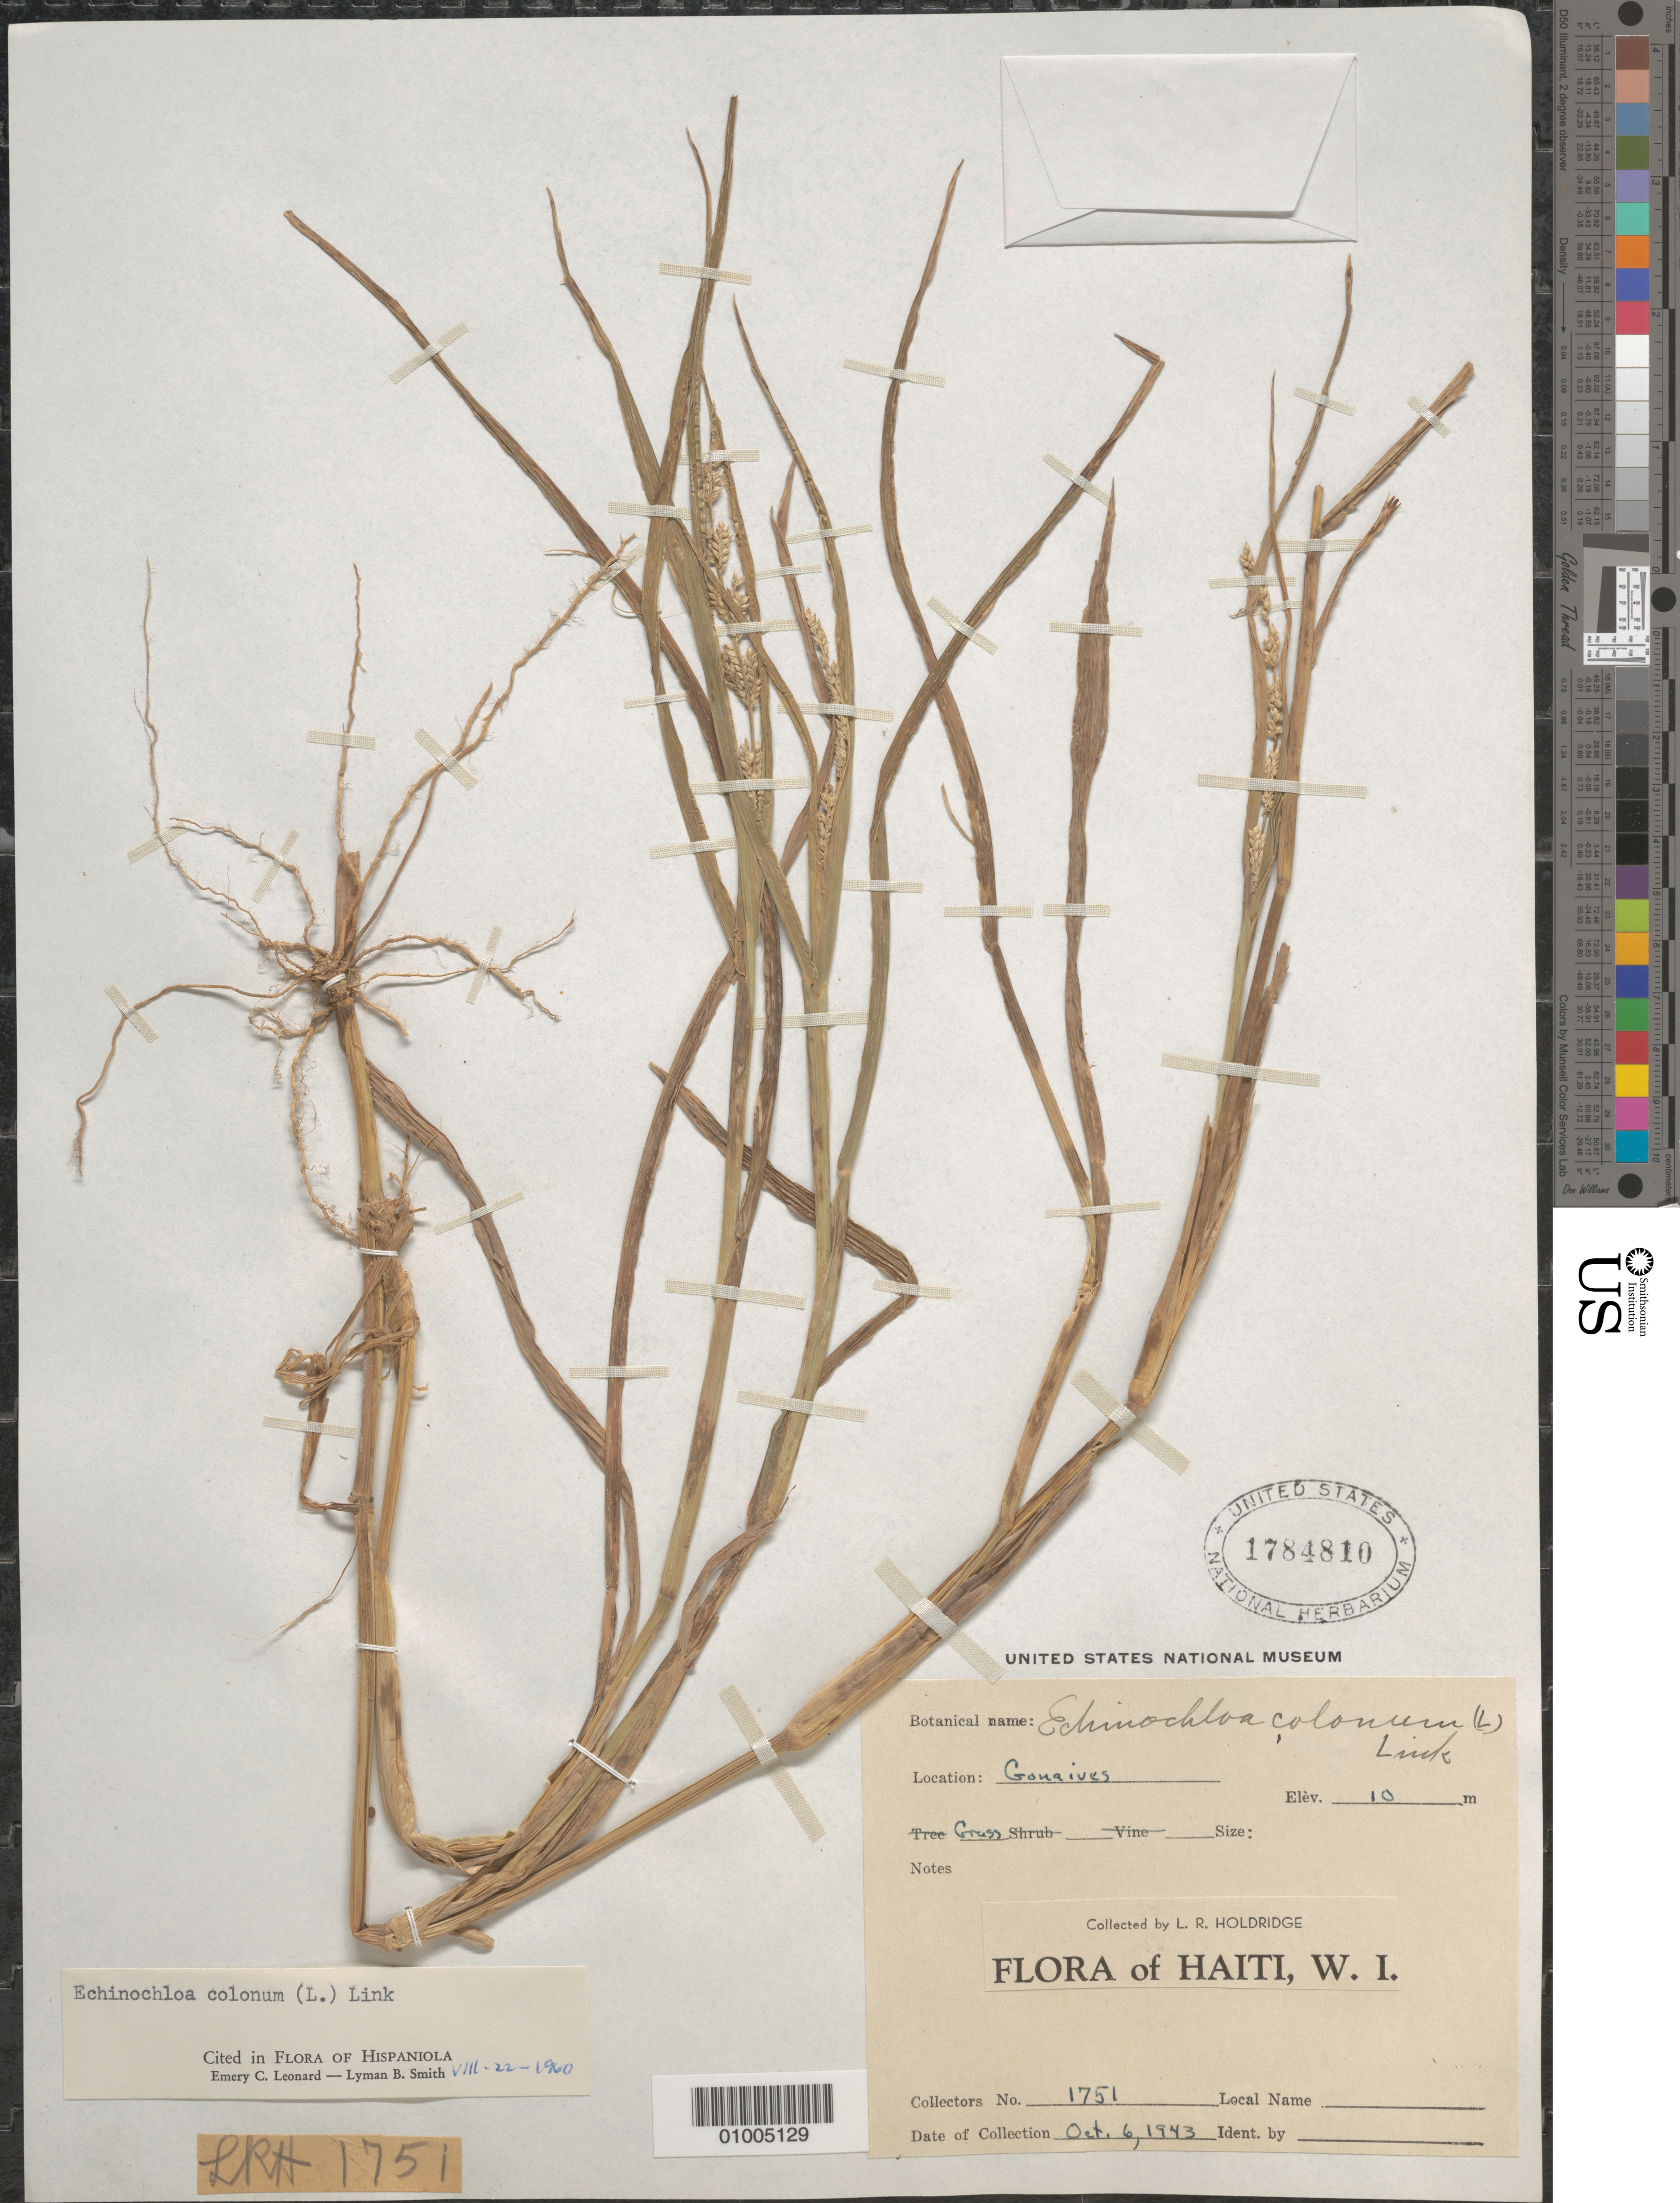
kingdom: Plantae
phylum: Tracheophyta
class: Liliopsida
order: Poales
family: Poaceae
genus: Echinochloa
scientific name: Echinochloa colona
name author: (L.) Link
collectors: -. Holdizan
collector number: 1751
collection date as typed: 06 Oct 1943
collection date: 1943-10-06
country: Haiti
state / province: Óuest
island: Île de la Gonâve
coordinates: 0 N, 0 E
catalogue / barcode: US 1784810